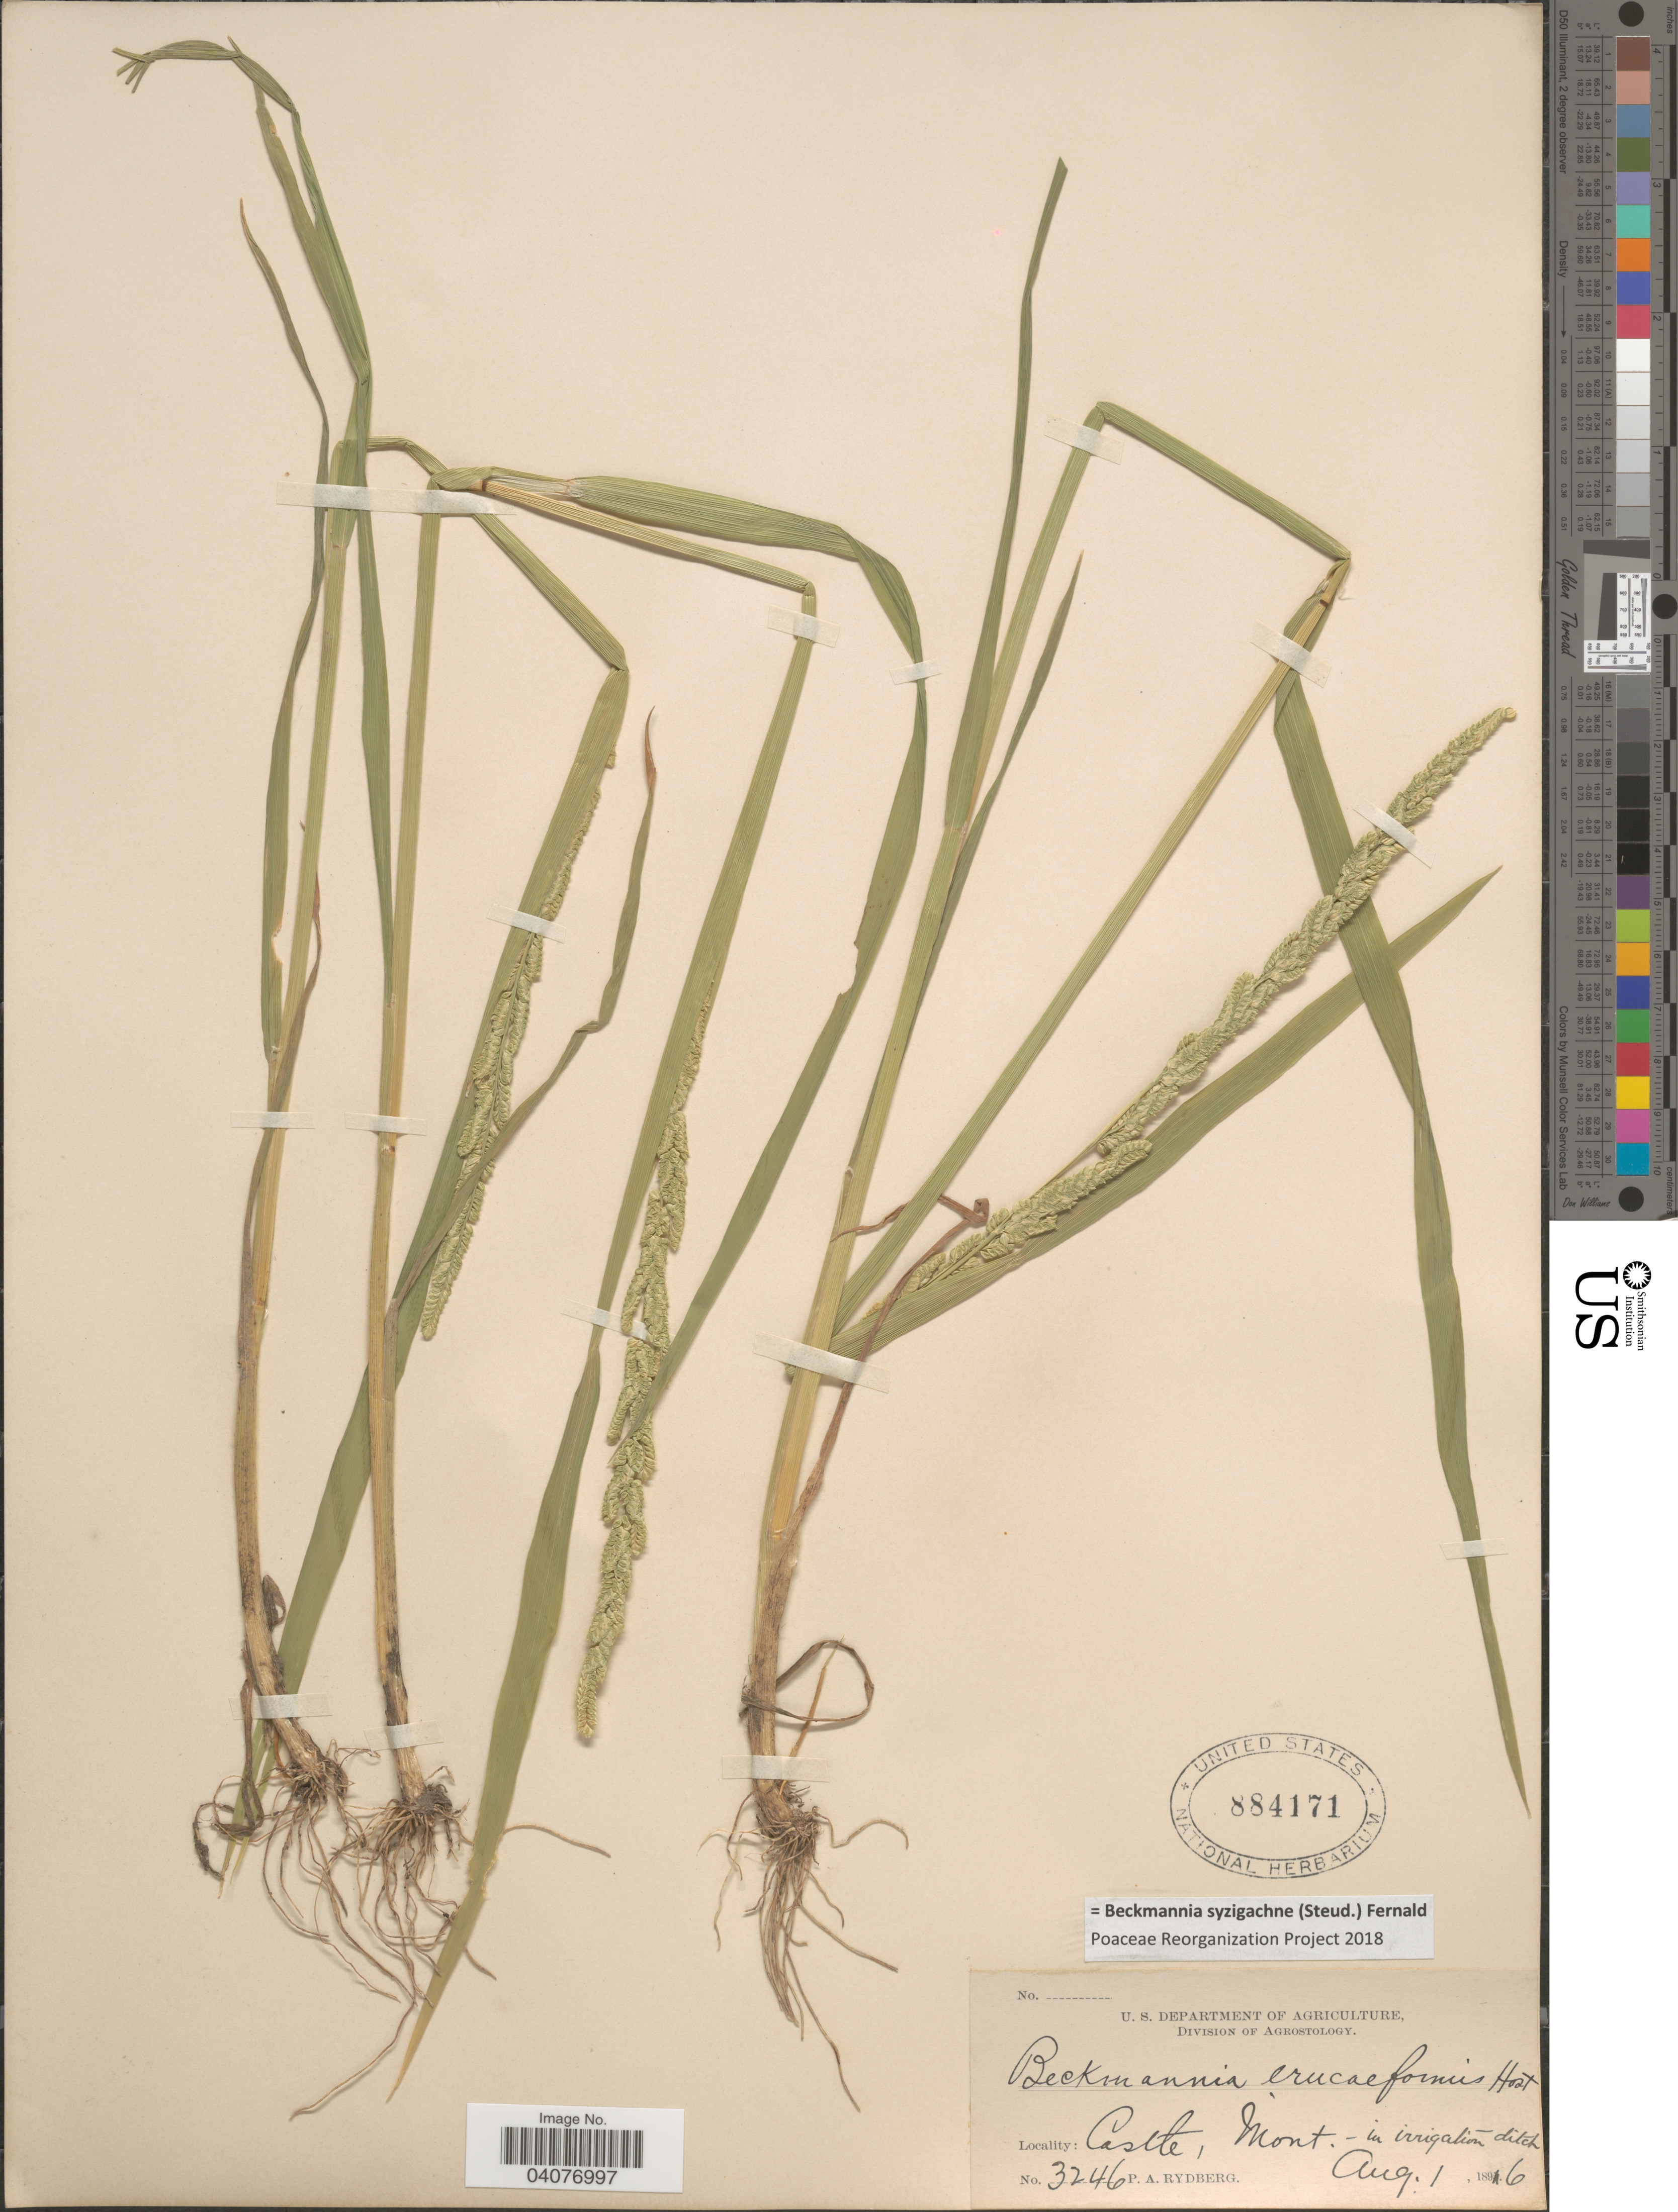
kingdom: Plantae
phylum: Tracheophyta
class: Liliopsida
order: Poales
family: Poaceae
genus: Beckmannia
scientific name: Beckmannia syzigachne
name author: (Steud.) Fernald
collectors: P. A. Rydberg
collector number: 3246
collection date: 1896-08-01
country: United States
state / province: Montana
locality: Castle, in irrigation ditch.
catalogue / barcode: US 884171